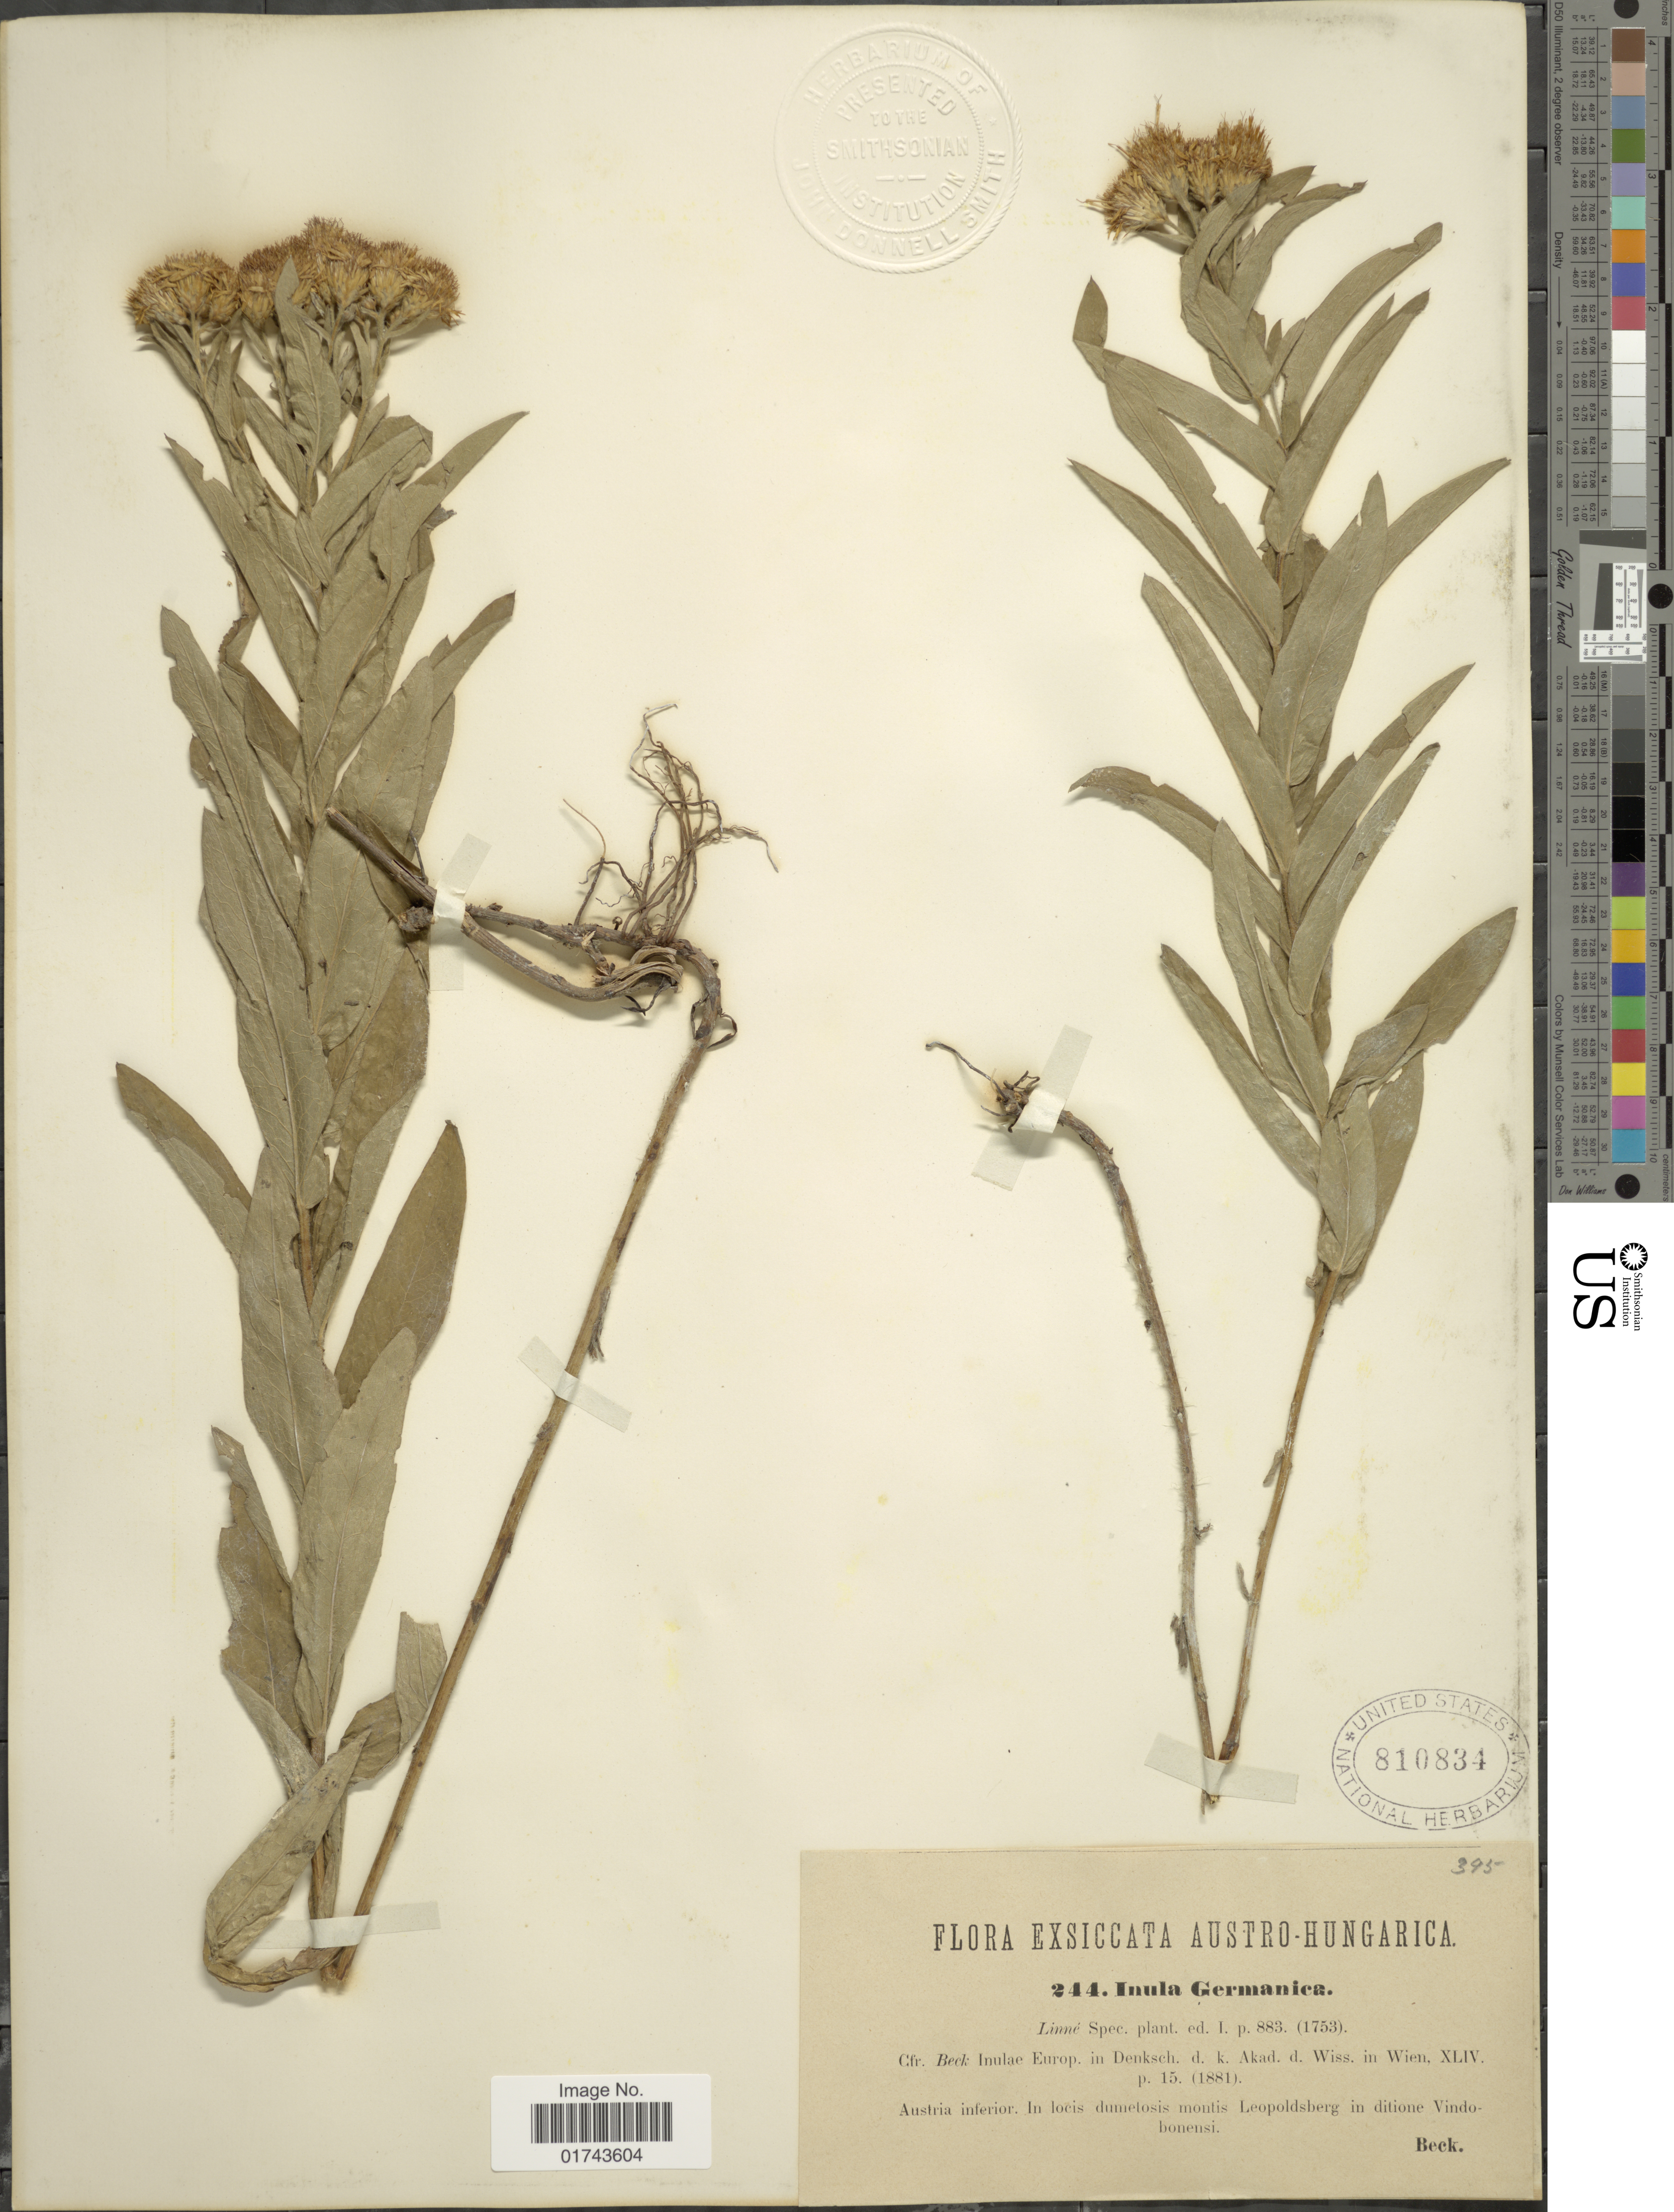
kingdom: Plantae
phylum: Tracheophyta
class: Magnoliopsida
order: Asterales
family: Asteraceae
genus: Inula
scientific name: Inula germanica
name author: L.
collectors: -- Beck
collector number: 244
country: Austria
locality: In locis dumelosis montis Leopoldsberg in ditione Vindobonensi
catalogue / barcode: US 810834